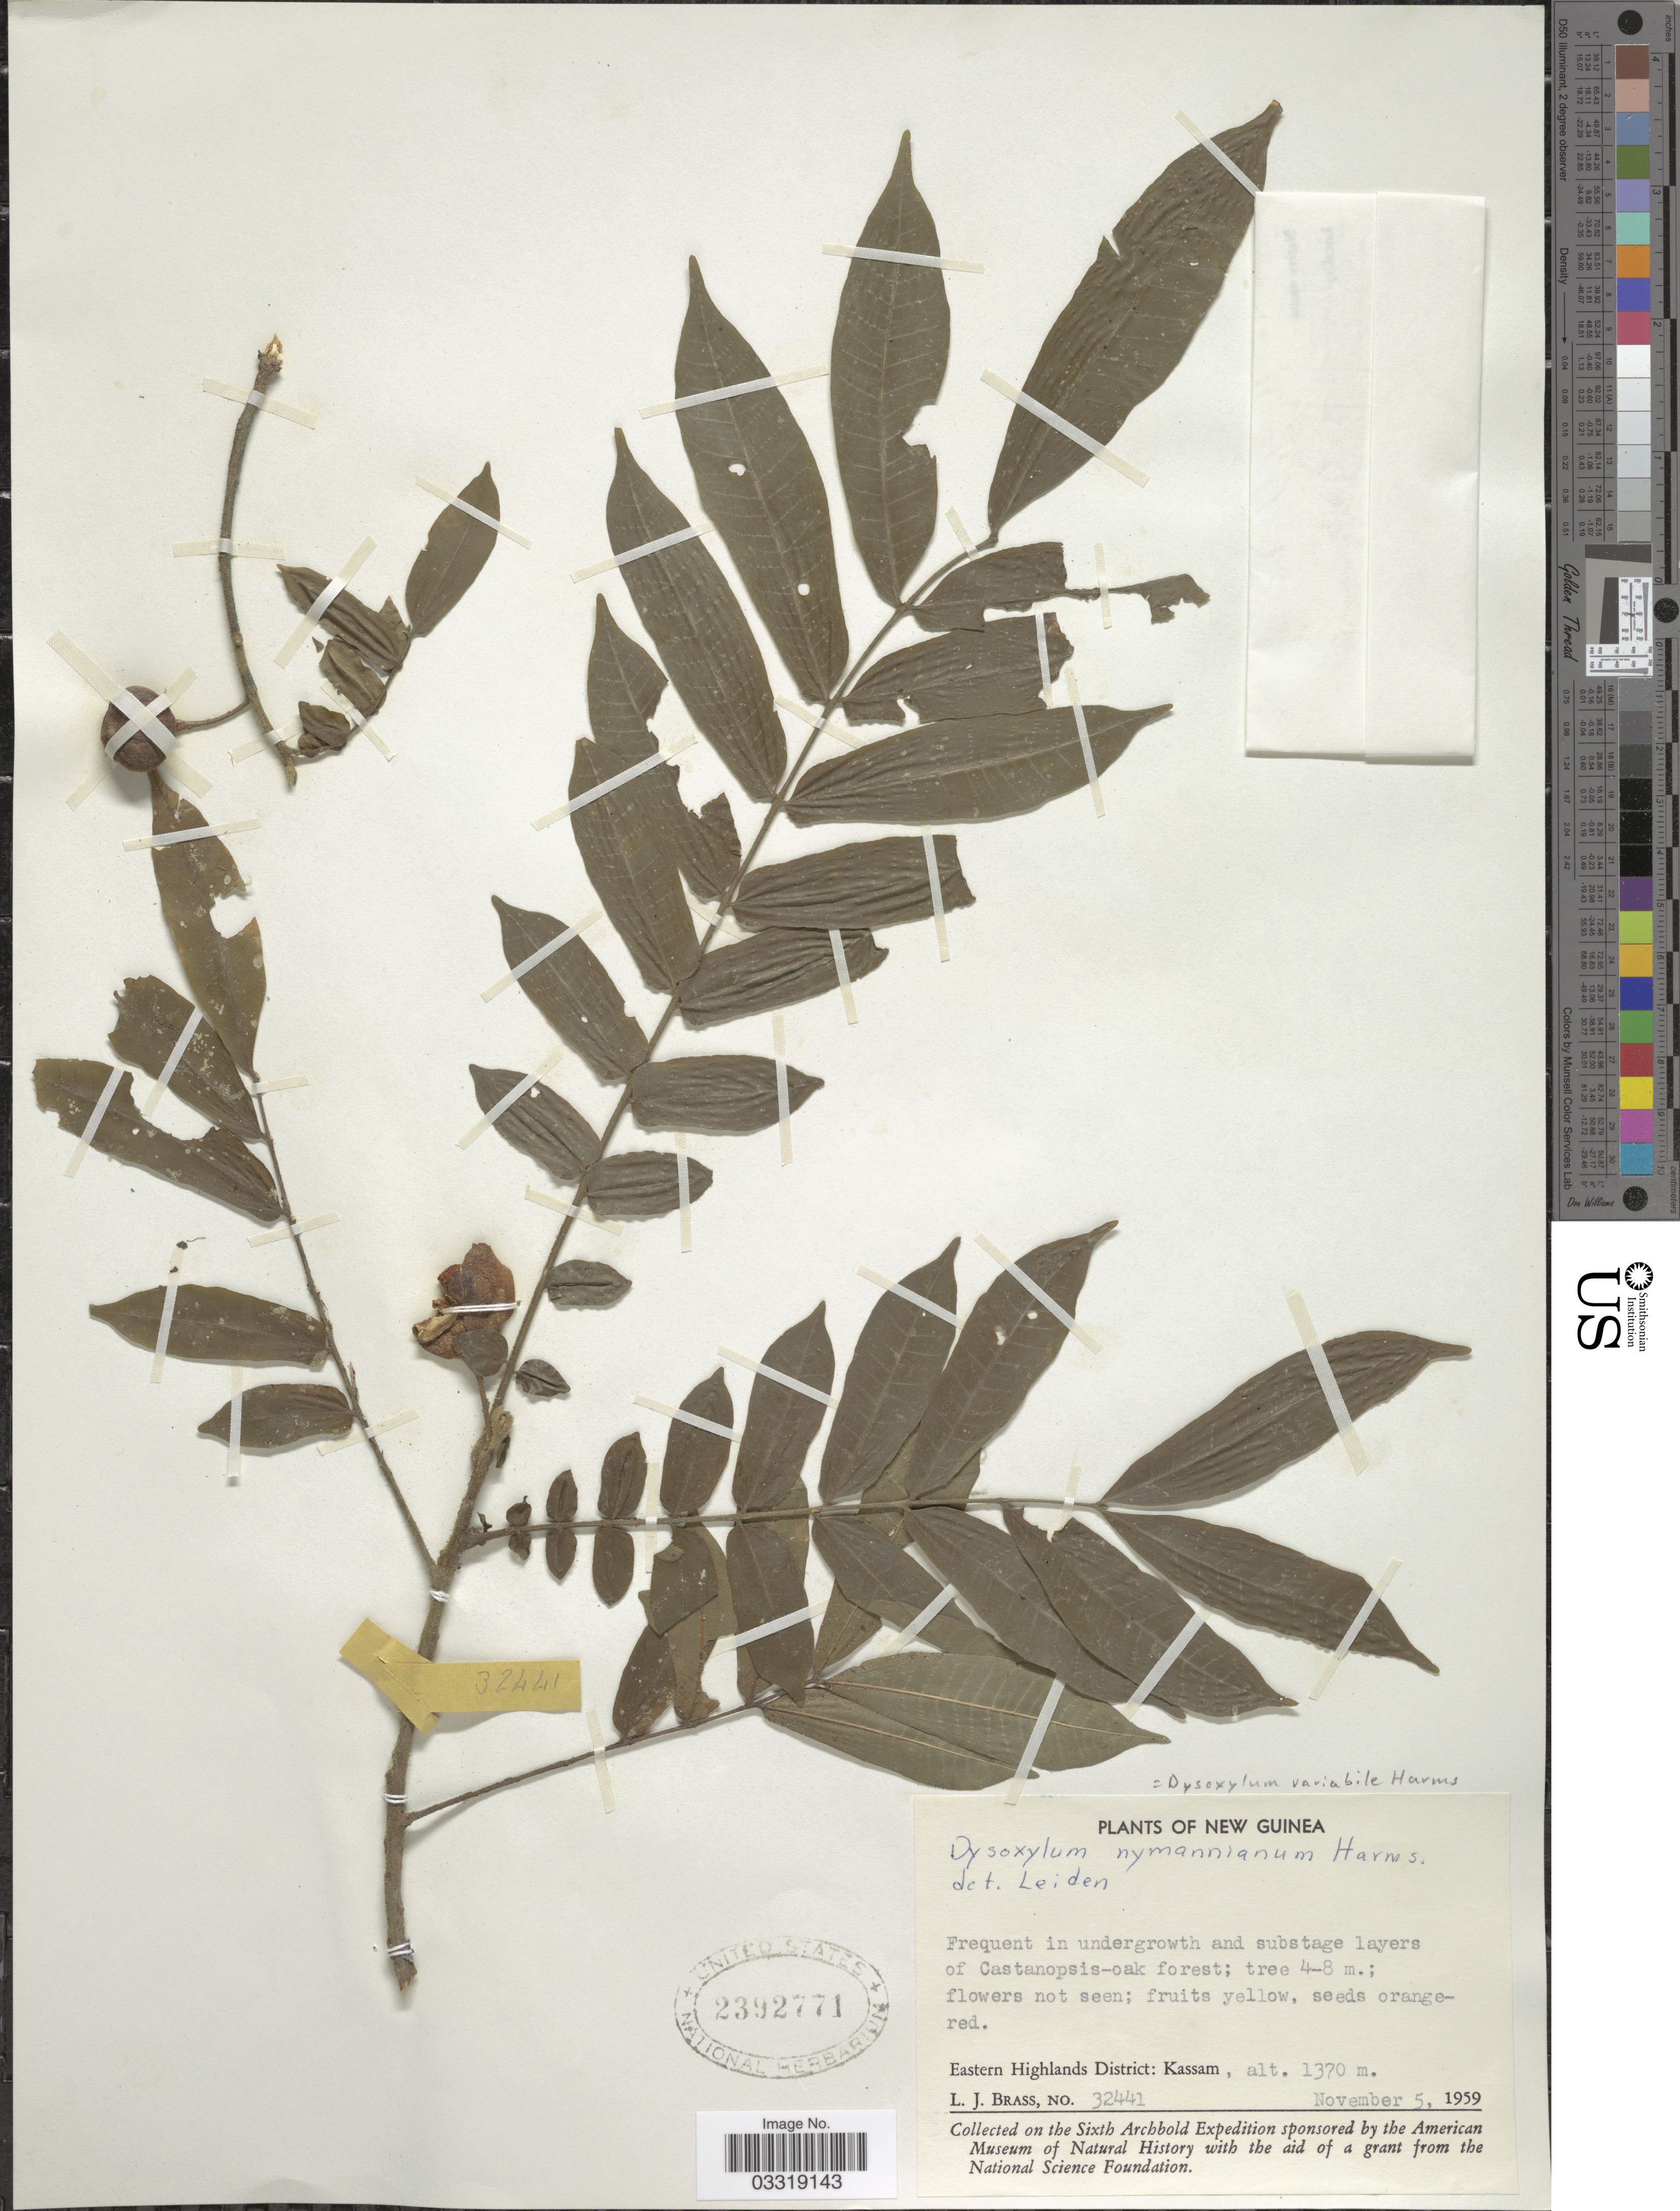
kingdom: Plantae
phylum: Tracheophyta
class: Magnoliopsida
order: Sapindales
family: Meliaceae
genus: Didymocheton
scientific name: Didymocheton variabilis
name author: (Harms) Holzmeyer & Mabb.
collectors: L. J. Brass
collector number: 32441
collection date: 1959-11-05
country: Papua New Guinea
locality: New Guinea. Eastern Highlands District: Kassam.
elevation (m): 1370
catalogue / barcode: US 2392771